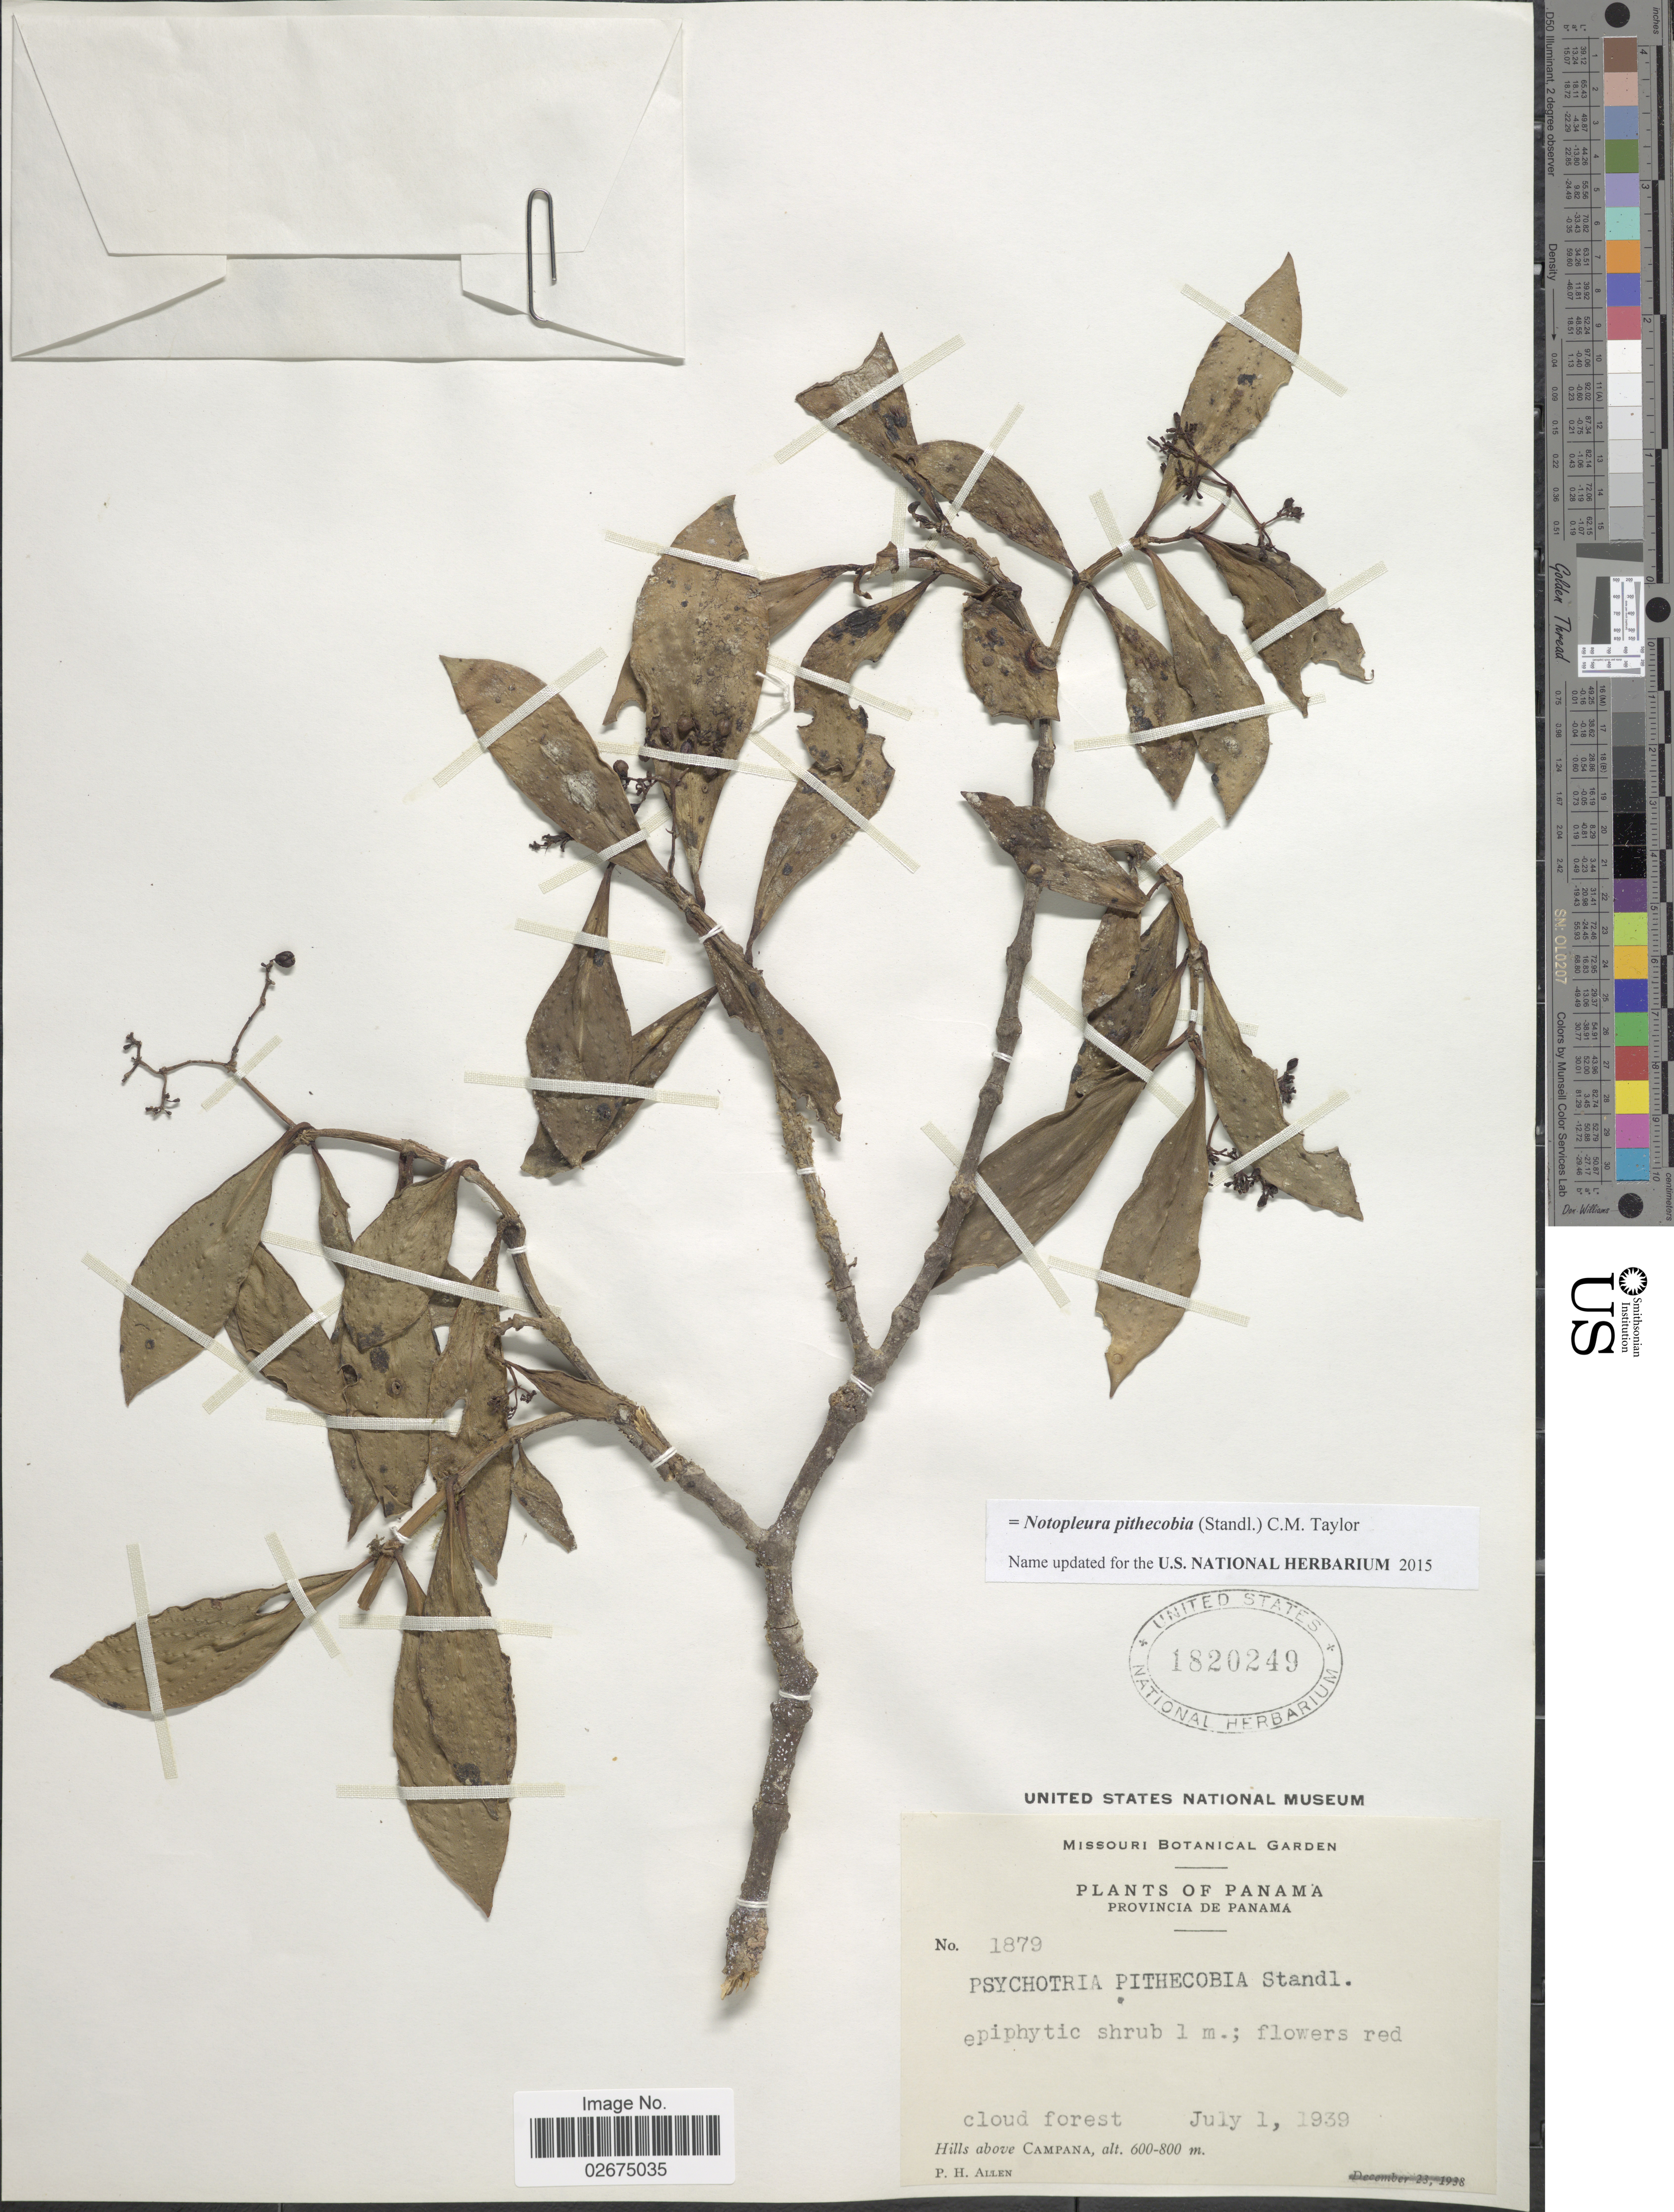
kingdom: Plantae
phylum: Tracheophyta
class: Magnoliopsida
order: Gentianales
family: Rubiaceae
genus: Notopleura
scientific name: Notopleura pithecobia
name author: (Standl.) C.M. Taylor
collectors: P. H. Allen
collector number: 1879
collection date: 1939-07-01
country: Panama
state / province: Panamá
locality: Hills above Campana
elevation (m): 600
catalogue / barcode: US 1820249